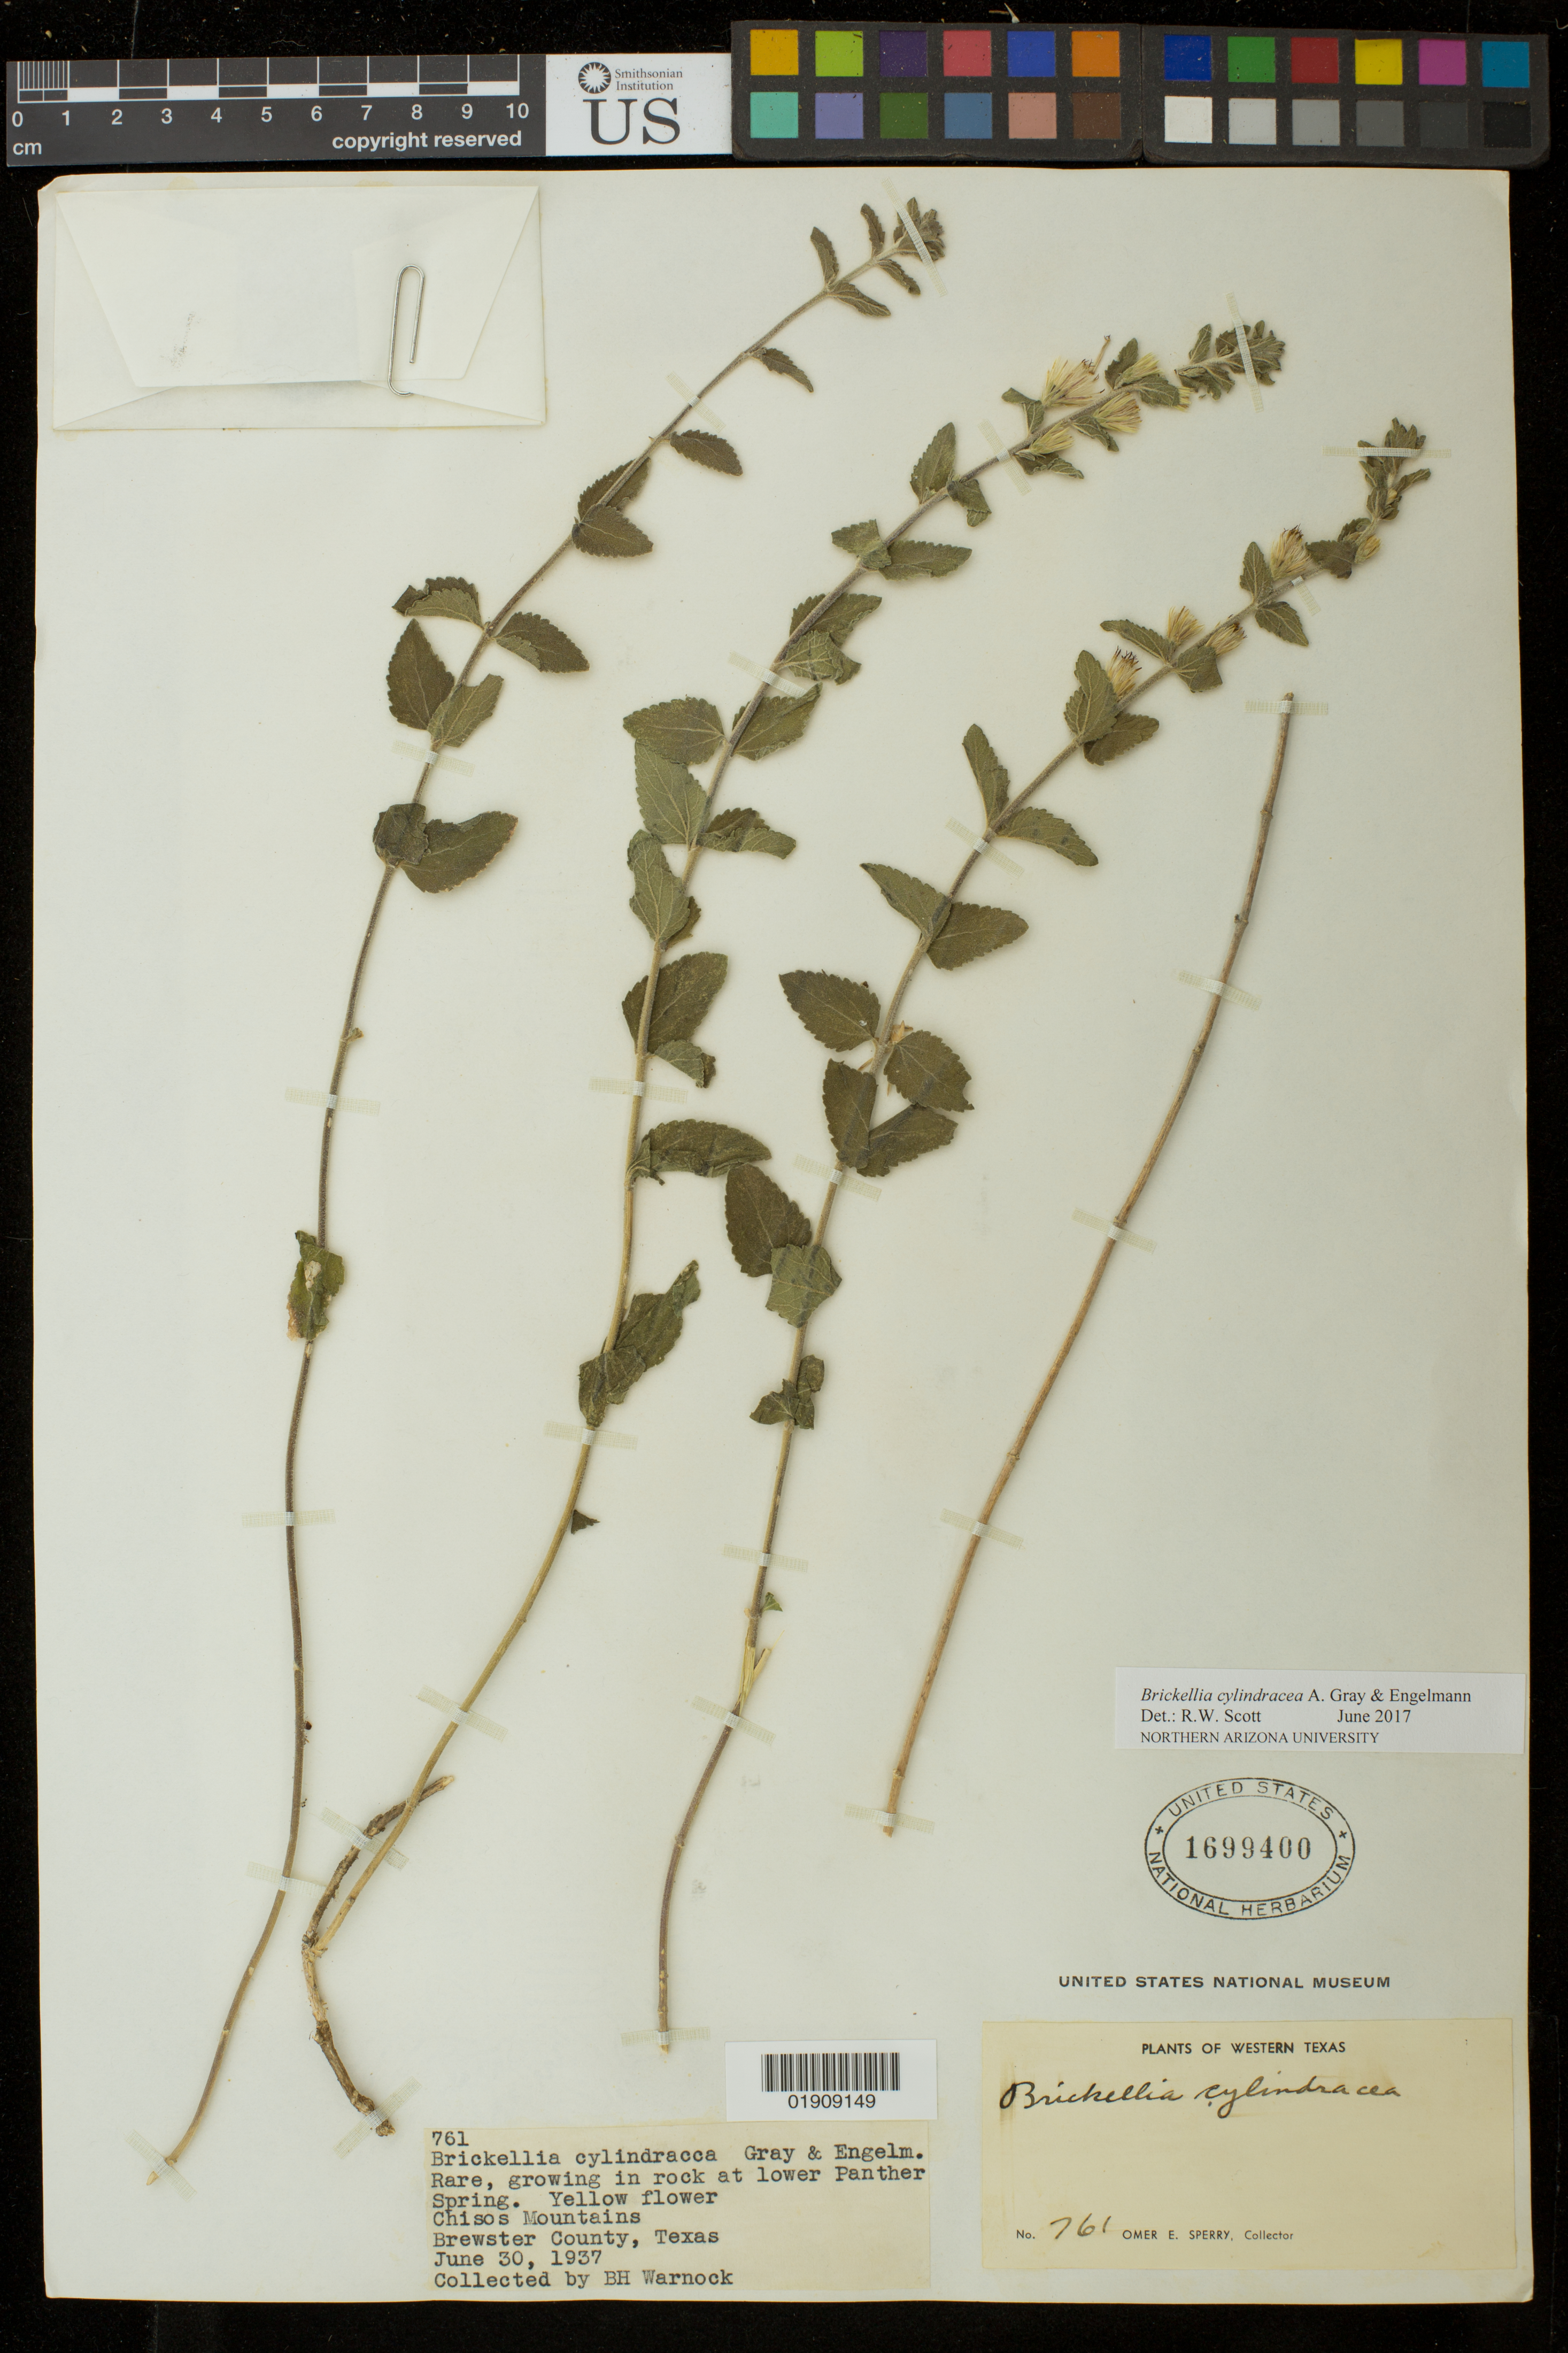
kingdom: Plantae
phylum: Tracheophyta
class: Magnoliopsida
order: Asterales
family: Asteraceae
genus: Brickellia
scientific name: Brickellia cylindracea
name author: A. Gray & Engelm. in A. Gray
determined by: Scott, Randall W., (ASC), Northern Arizona University (UNITED STATES)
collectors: B. H. Warnock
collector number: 761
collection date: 1937-06-30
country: United States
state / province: Texas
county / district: Brewster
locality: Chisos Mountain area; Panther Spring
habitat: growing in rock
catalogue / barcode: US 1699400